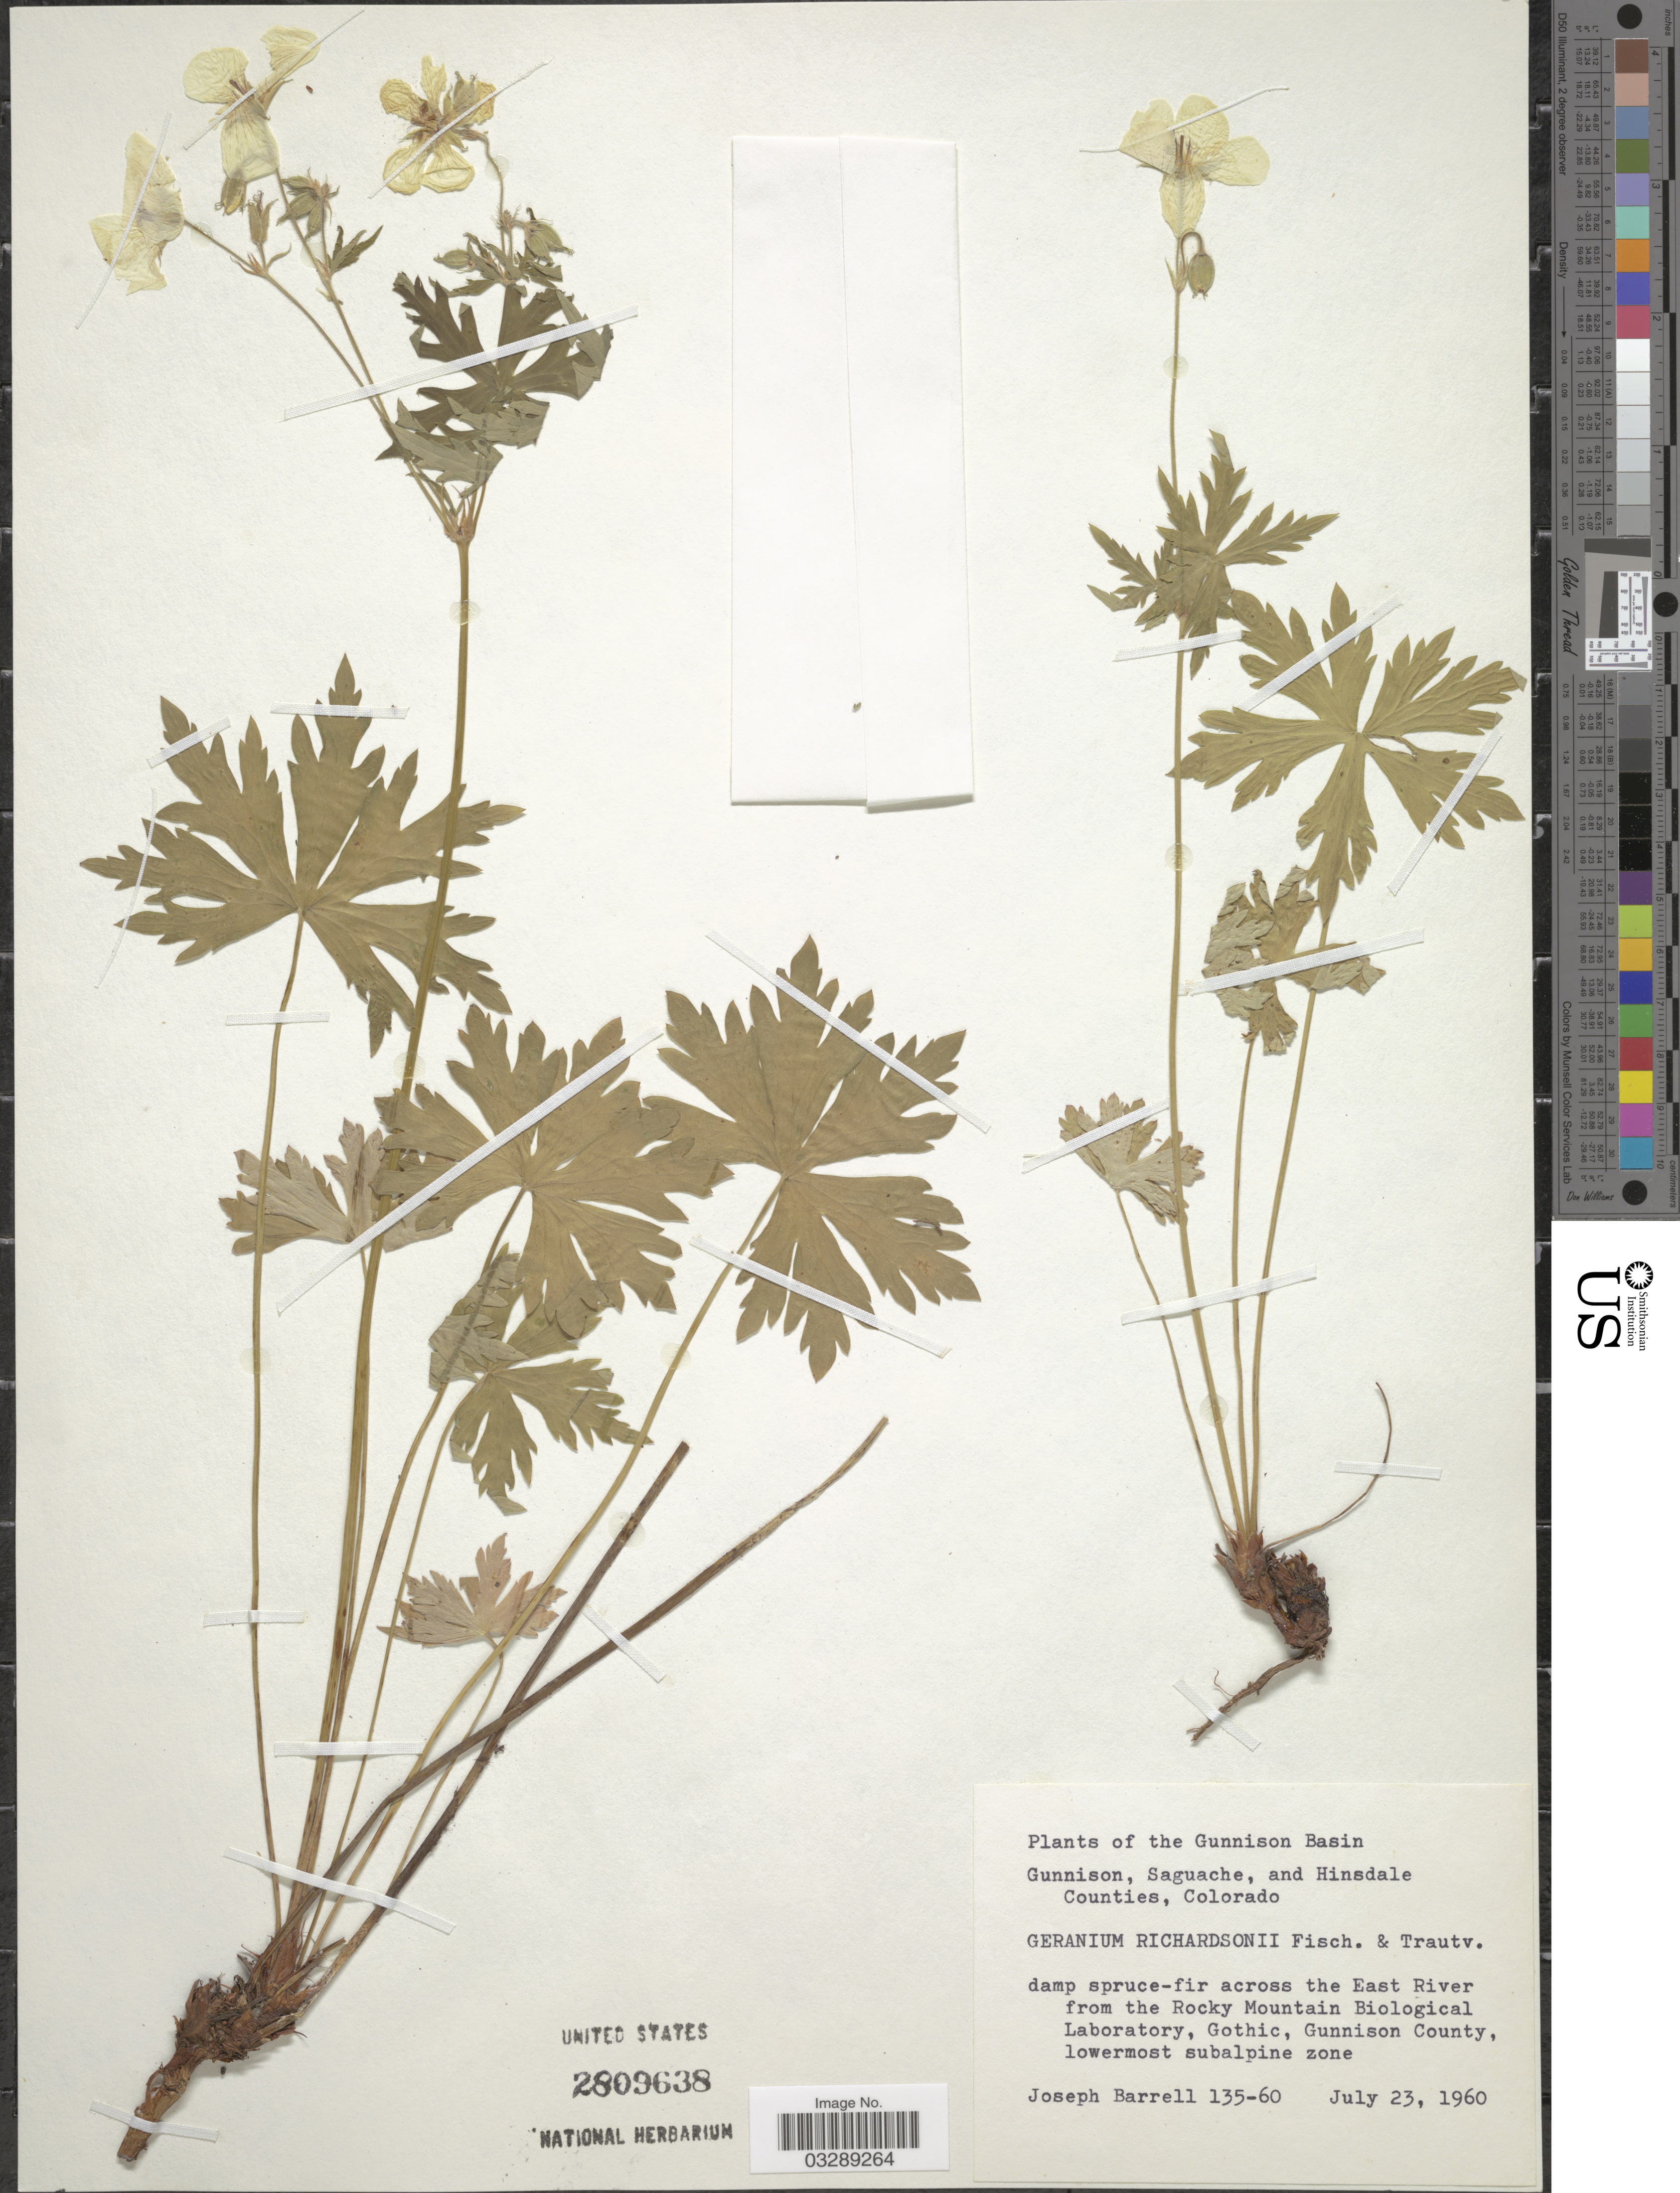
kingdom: Plantae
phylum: Tracheophyta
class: Magnoliopsida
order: Geraniales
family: Geraniaceae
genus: Geranium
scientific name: Geranium richardsonii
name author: Fisch. & Trautv.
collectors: J. Barrell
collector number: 135-60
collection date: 1960-07-23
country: United States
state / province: Colorado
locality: The Gunnison Basin, Gunnison, Saguache, and Hinsdale Counties, damp spruce-fir across the East River from the Rocky Mountain Biological Laboratory, Gothic, Gunnison County.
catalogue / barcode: US 2809638